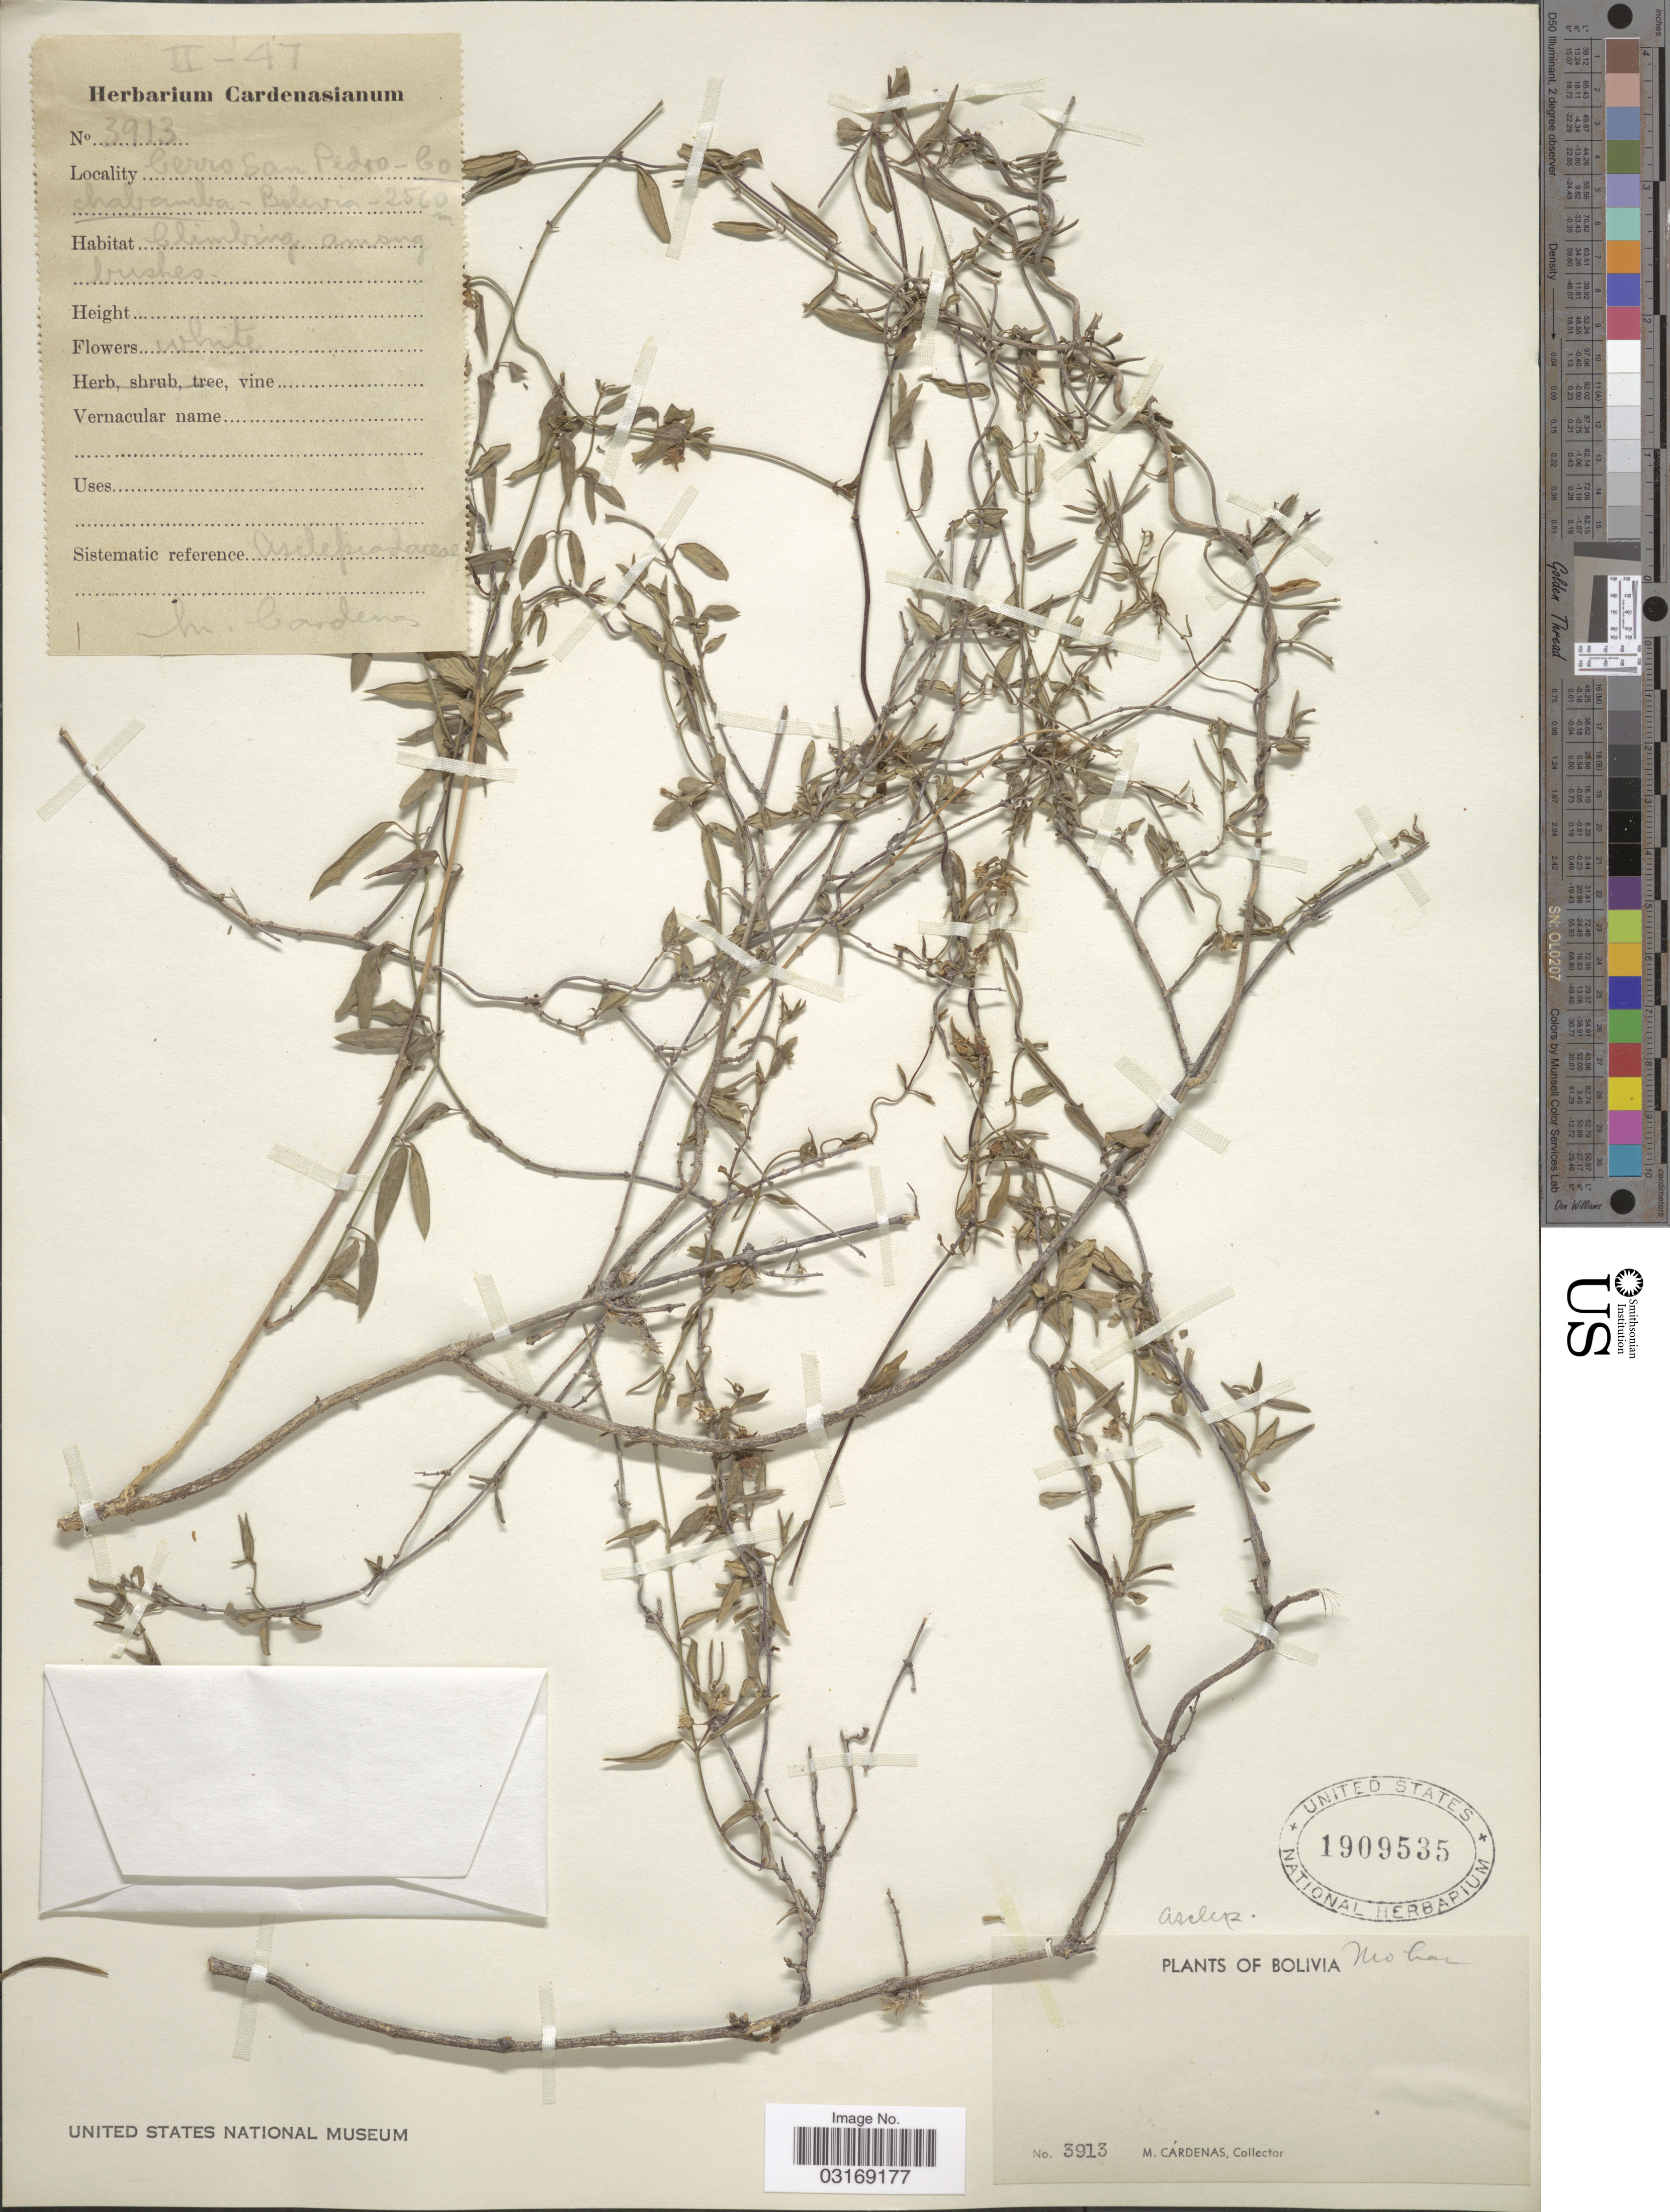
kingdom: Plantae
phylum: Tracheophyta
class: Magnoliopsida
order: Gentianales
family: Apocynaceae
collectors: M. Cárdenas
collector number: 3913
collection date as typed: Transcribed d/m/y: /2/47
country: Bolivia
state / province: Cochabamba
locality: Cerro San Pedro.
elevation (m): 2560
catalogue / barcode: US 1909535